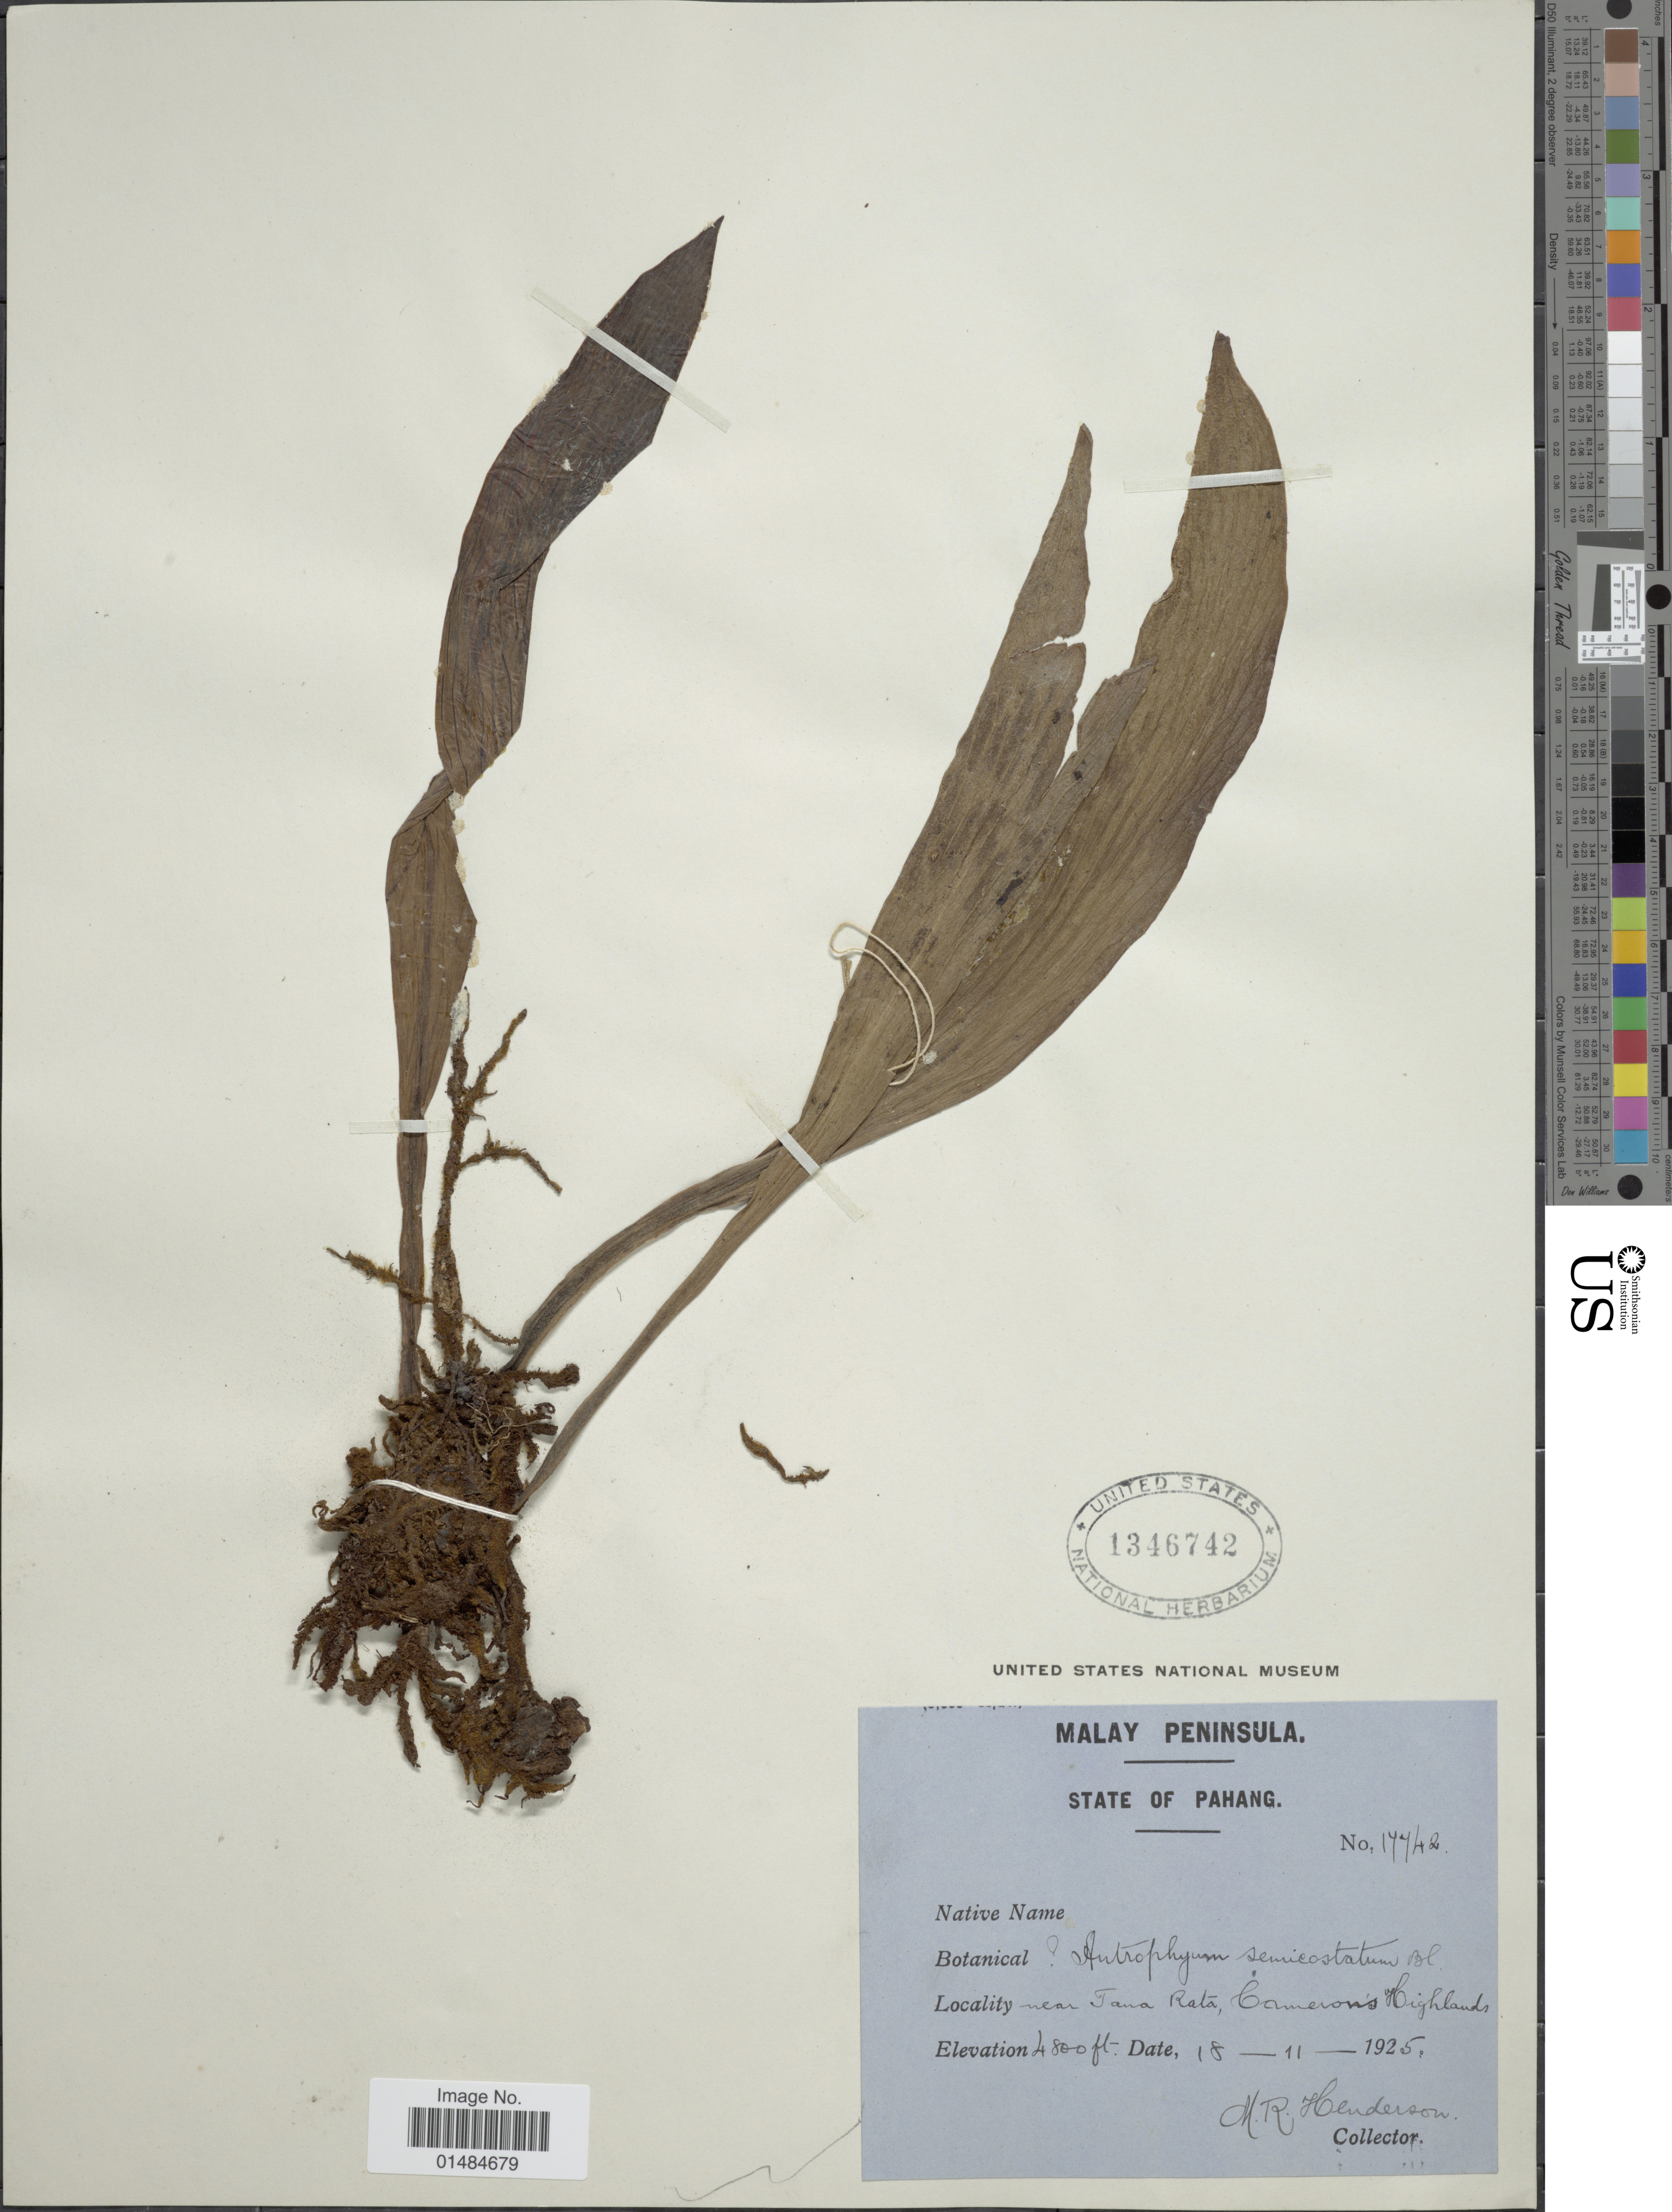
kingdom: Plantae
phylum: Tracheophyta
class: Polypodiopsida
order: Polypodiales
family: Pteridaceae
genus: Antrophyum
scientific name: Antrophyum semicostatum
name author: Blume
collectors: M. Henderson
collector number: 17742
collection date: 1925-11-15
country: Malaysia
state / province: Pahang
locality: Malay Peninsula. Near Tana Rata, Cameron's Highlands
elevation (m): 1463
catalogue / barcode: US 1346742